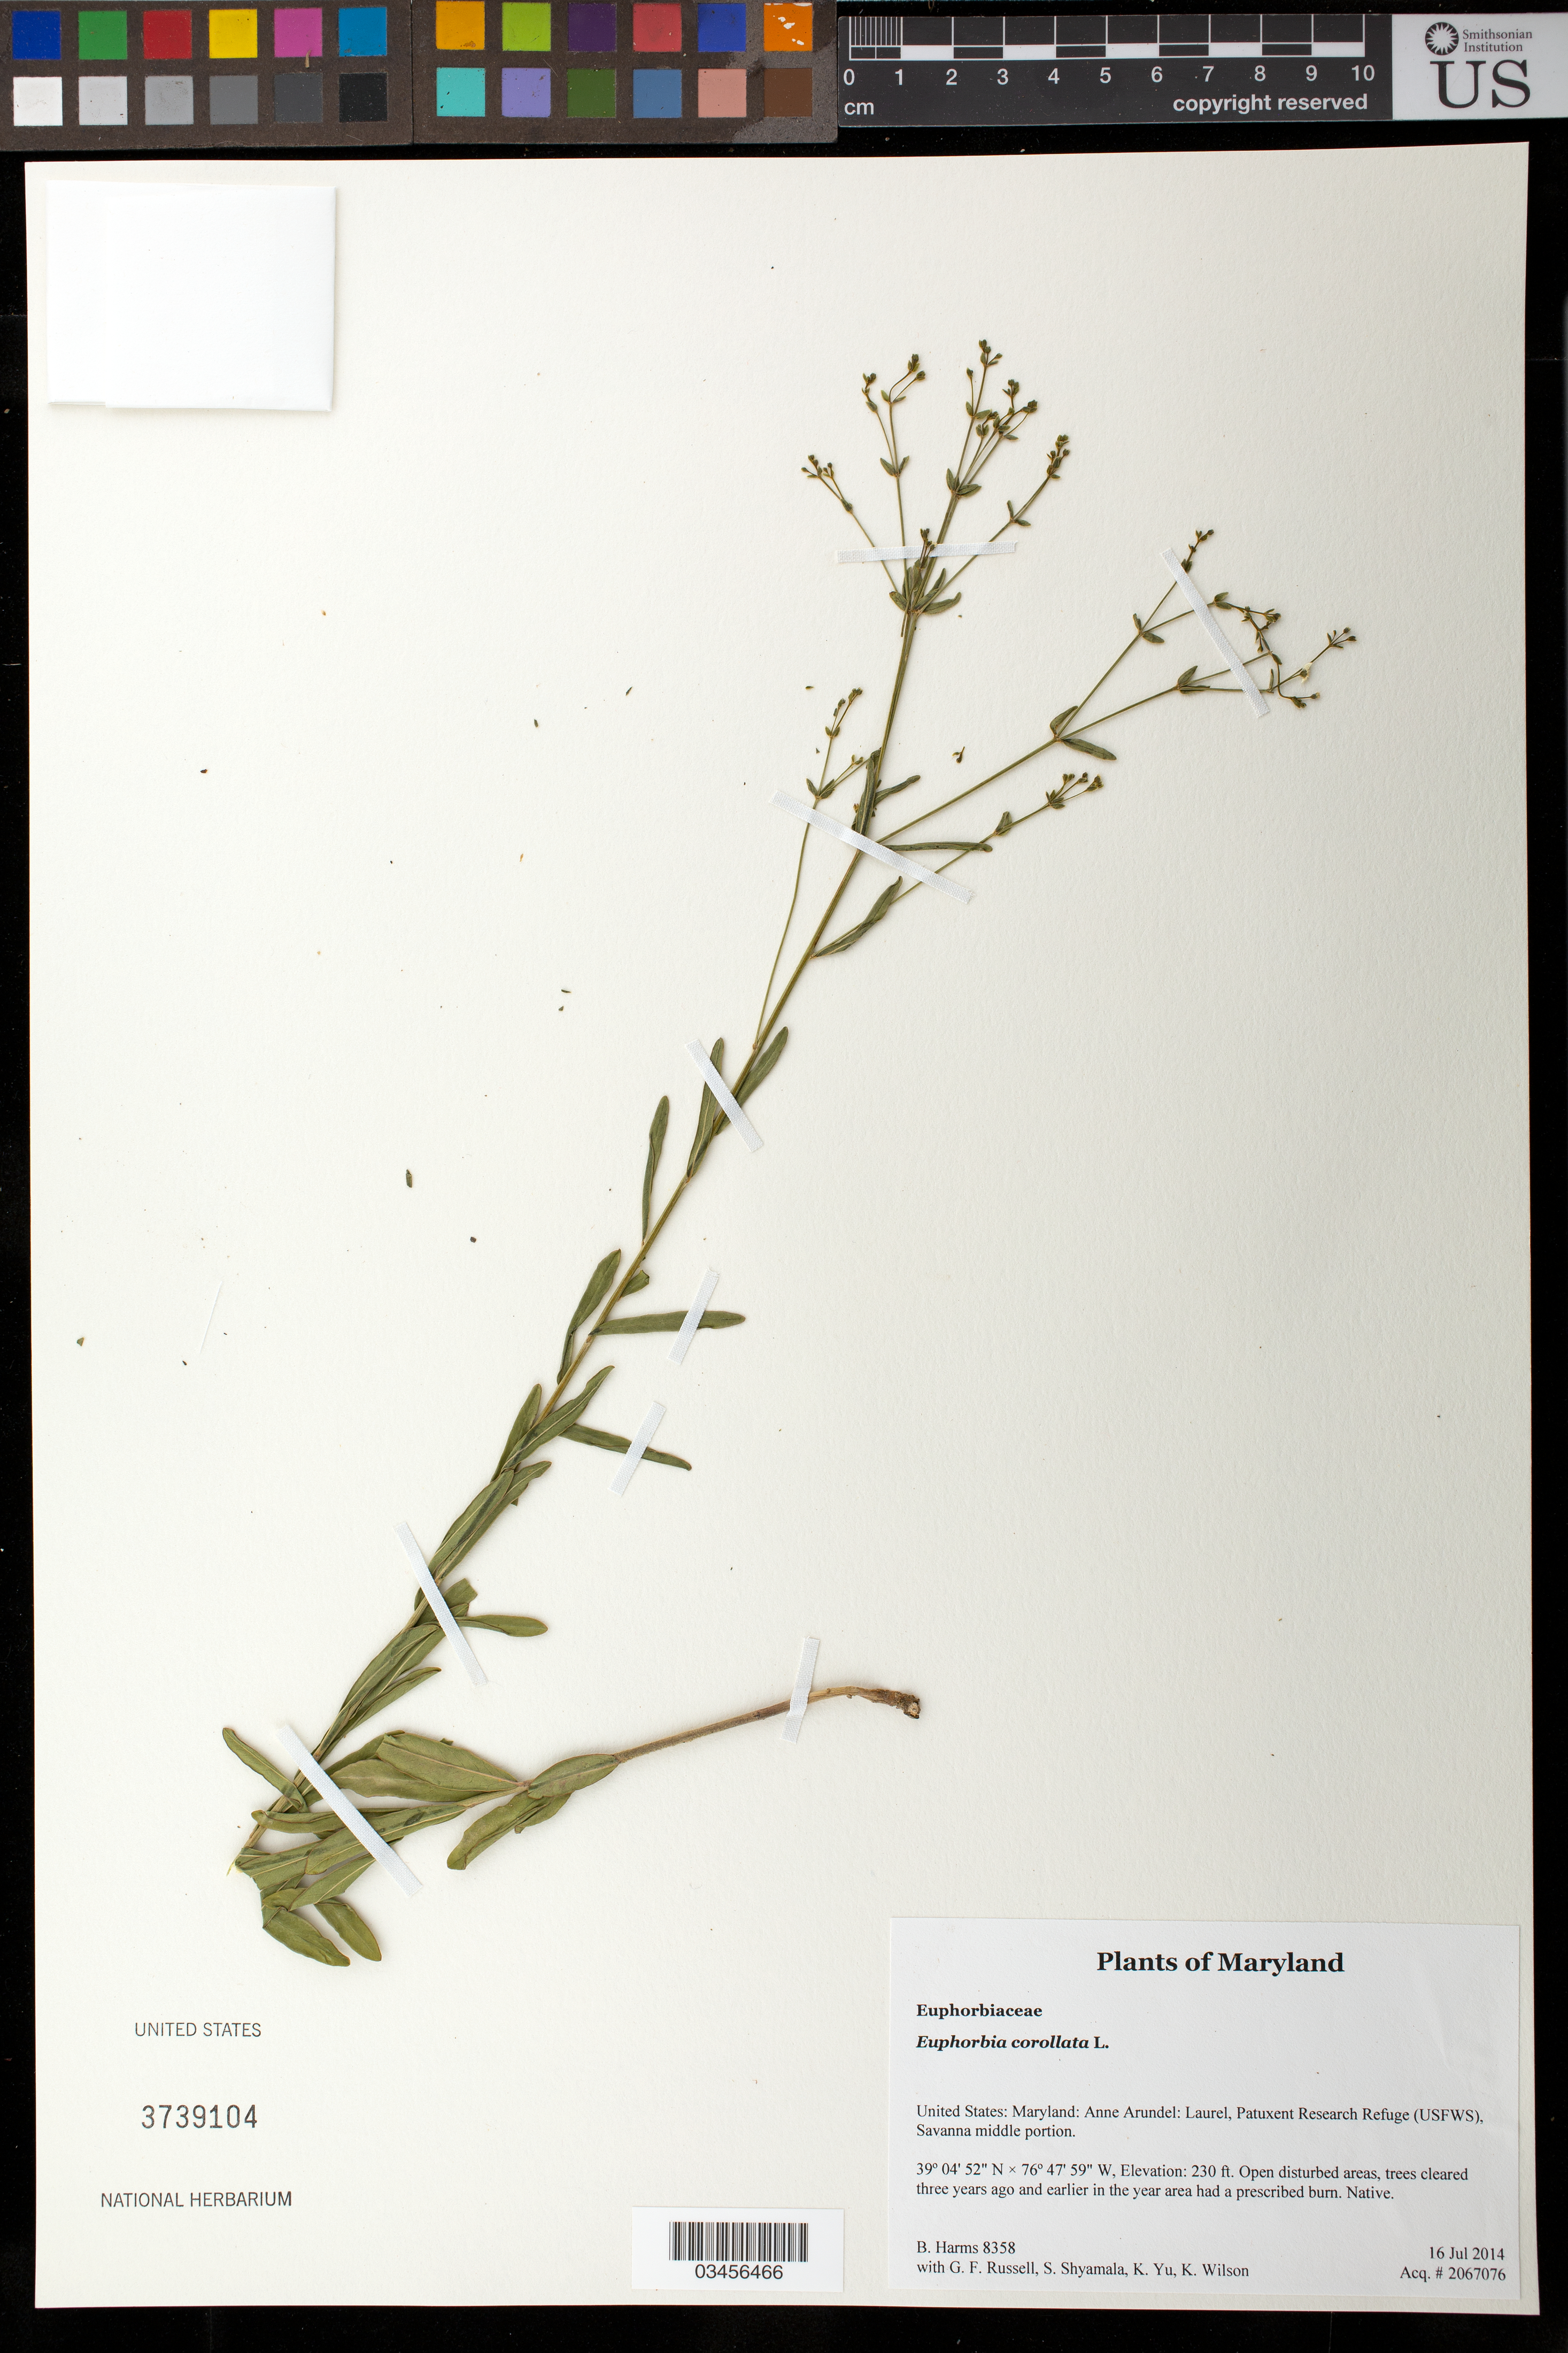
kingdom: Plantae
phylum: Tracheophyta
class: Magnoliopsida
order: Malpighiales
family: Euphorbiaceae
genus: Euphorbia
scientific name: Euphorbia corollata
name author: L.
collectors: B. Harms, G. Russell, S. Shyamala, K. Yu & K. Wilson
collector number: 8358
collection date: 2014-07-16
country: United States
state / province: Maryland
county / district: Anne Arundel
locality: Laurel, Patuxent Research Refuge (USFWS), Savanna middle portion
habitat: Open disturbed areas, trees cleared three years ago and earlier in the year area had a prescribed burn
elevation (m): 70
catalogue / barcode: US 3739104